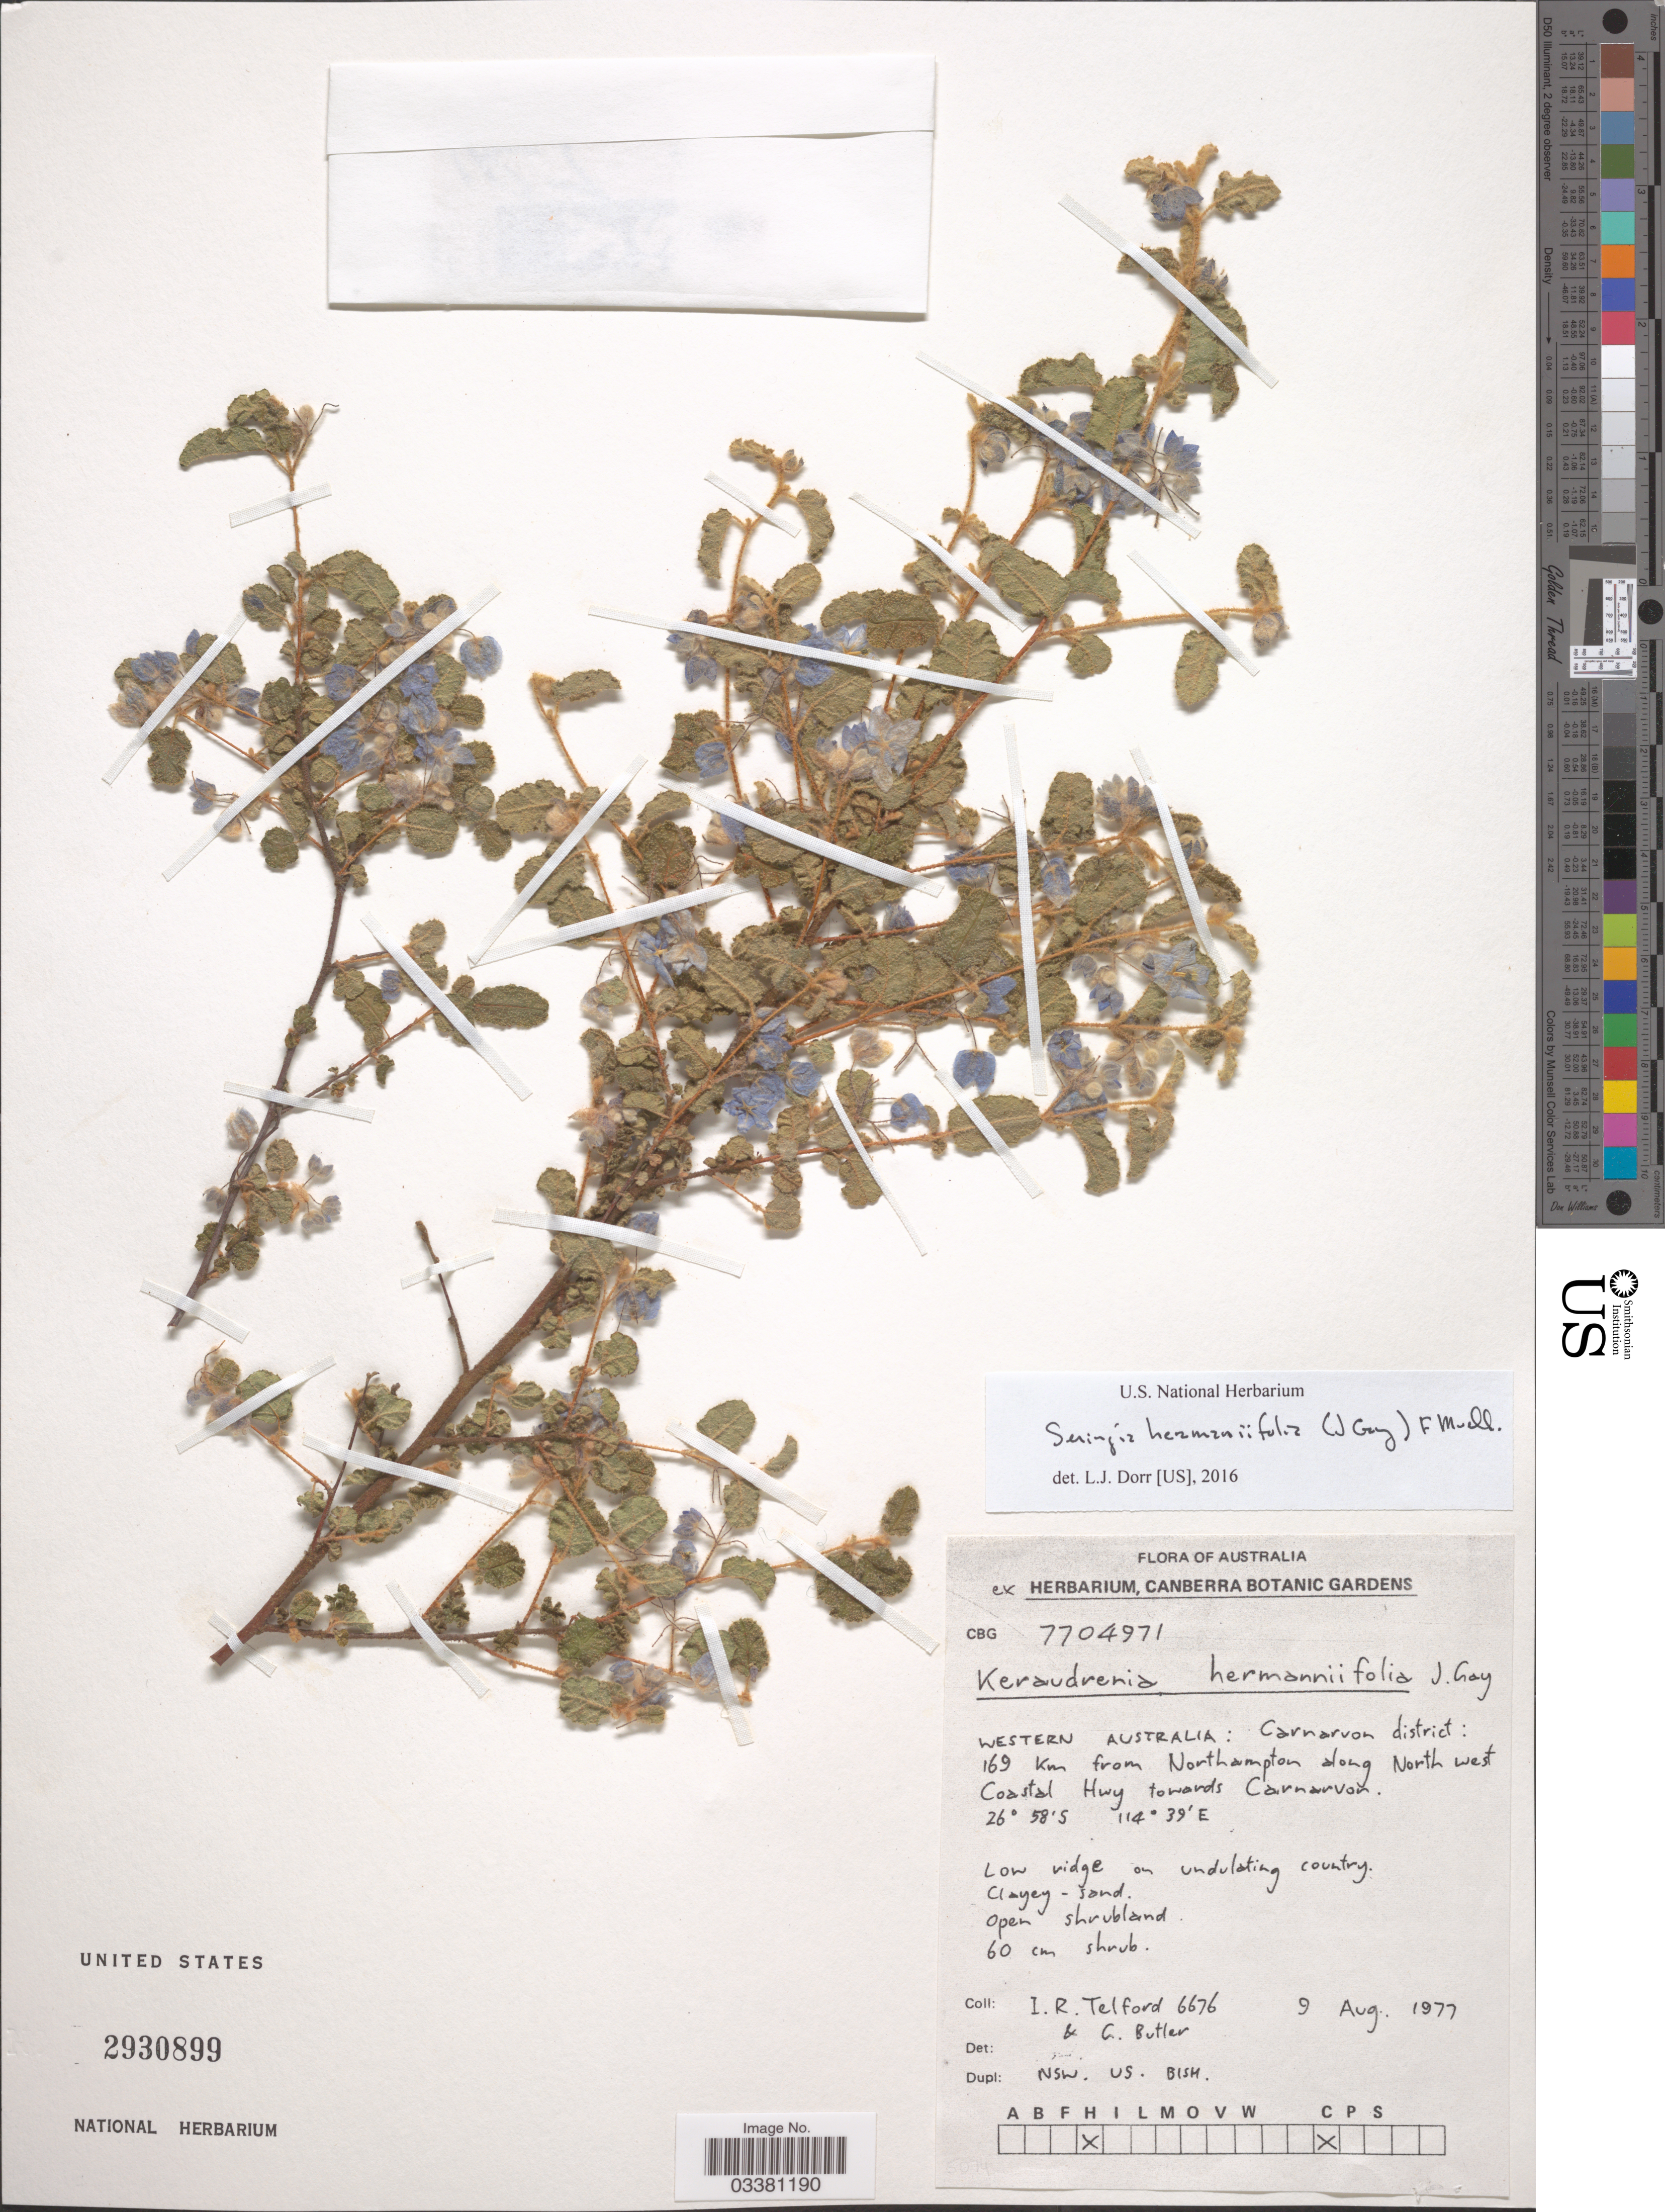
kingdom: Plantae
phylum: Tracheophyta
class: Magnoliopsida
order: Malvales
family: Malvaceae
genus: Seringia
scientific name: Seringia hermanniifolia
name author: (J. Gay) F. Muell.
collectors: I. R. Telford & C. Butler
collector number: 6676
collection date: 1977-08-09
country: Australia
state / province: Western Australia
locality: Carnarvon district: 169 Km from Northampton along North west Coastal Hwy towards Carnarvon.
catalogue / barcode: US 2930899